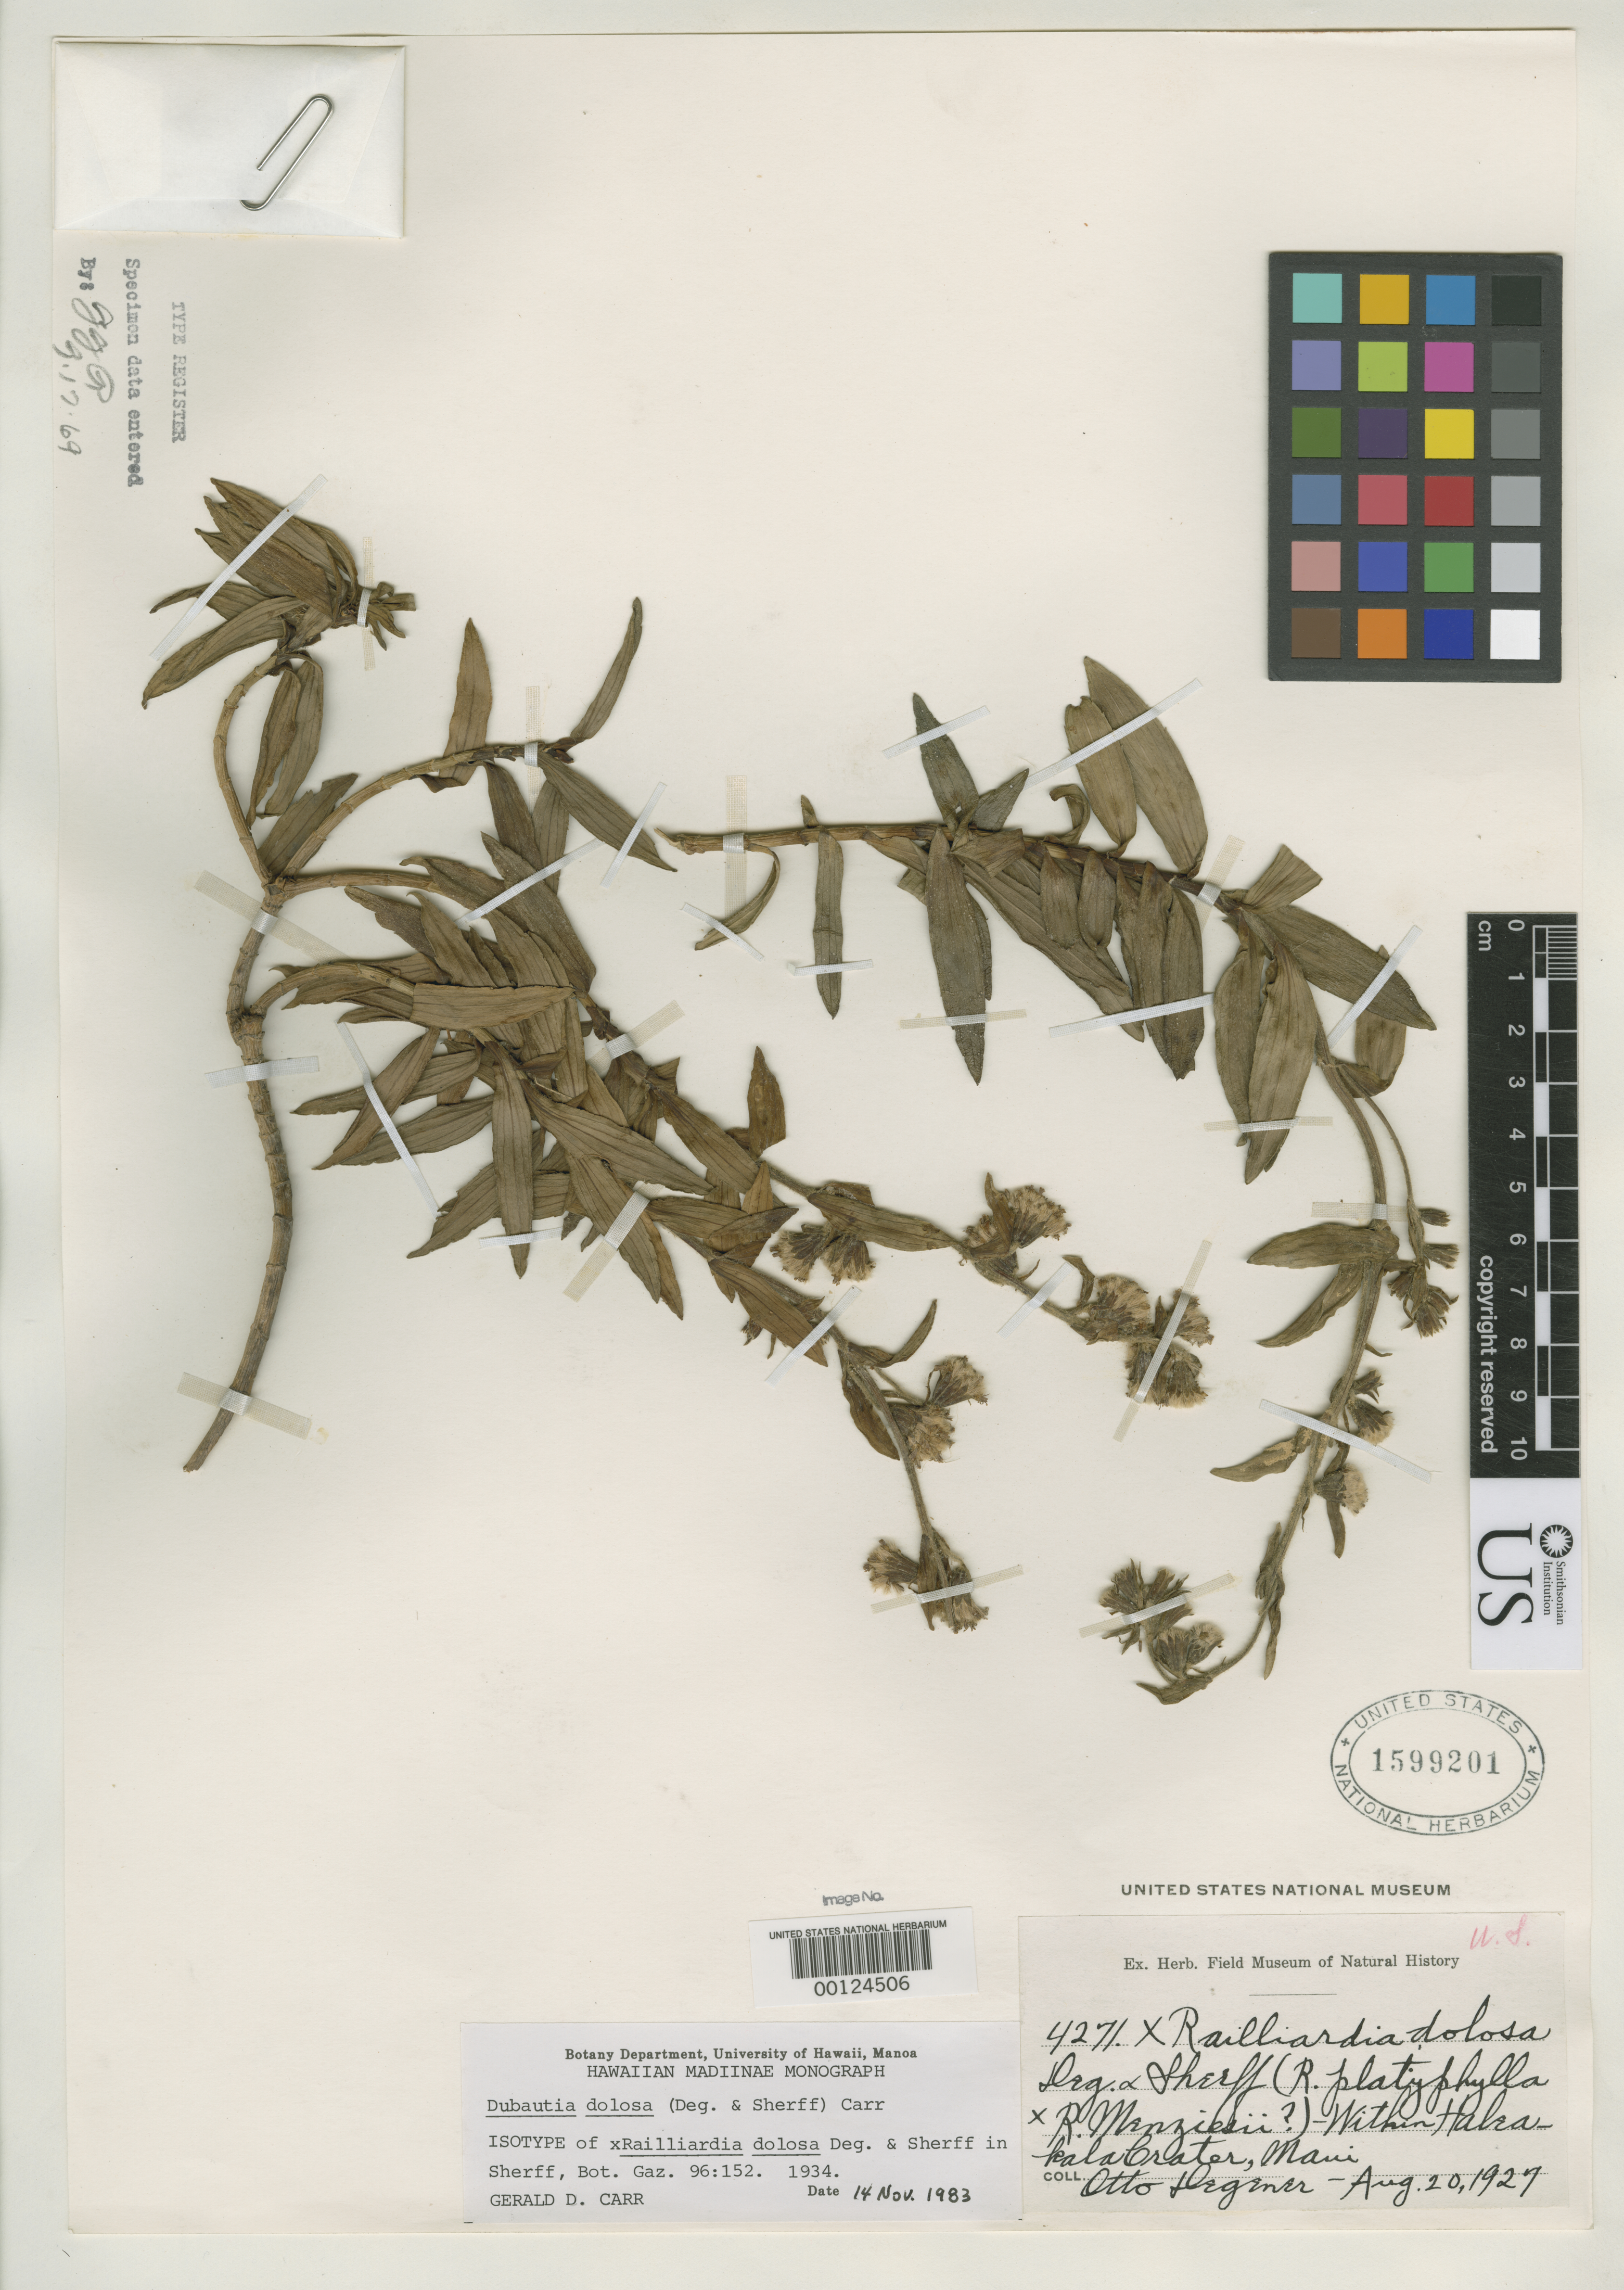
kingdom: Plantae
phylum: Tracheophyta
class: Magnoliopsida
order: Asterales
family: Asteraceae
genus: Railliardia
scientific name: Railliardia x dolosa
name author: O. Deg. & Sherff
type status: Isotype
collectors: O. Degener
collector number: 4271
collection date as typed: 20 Aug 1927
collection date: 1927-08-20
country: United States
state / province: Hawaii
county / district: Maui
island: Maui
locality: Haleakala Crater.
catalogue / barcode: US 1599201